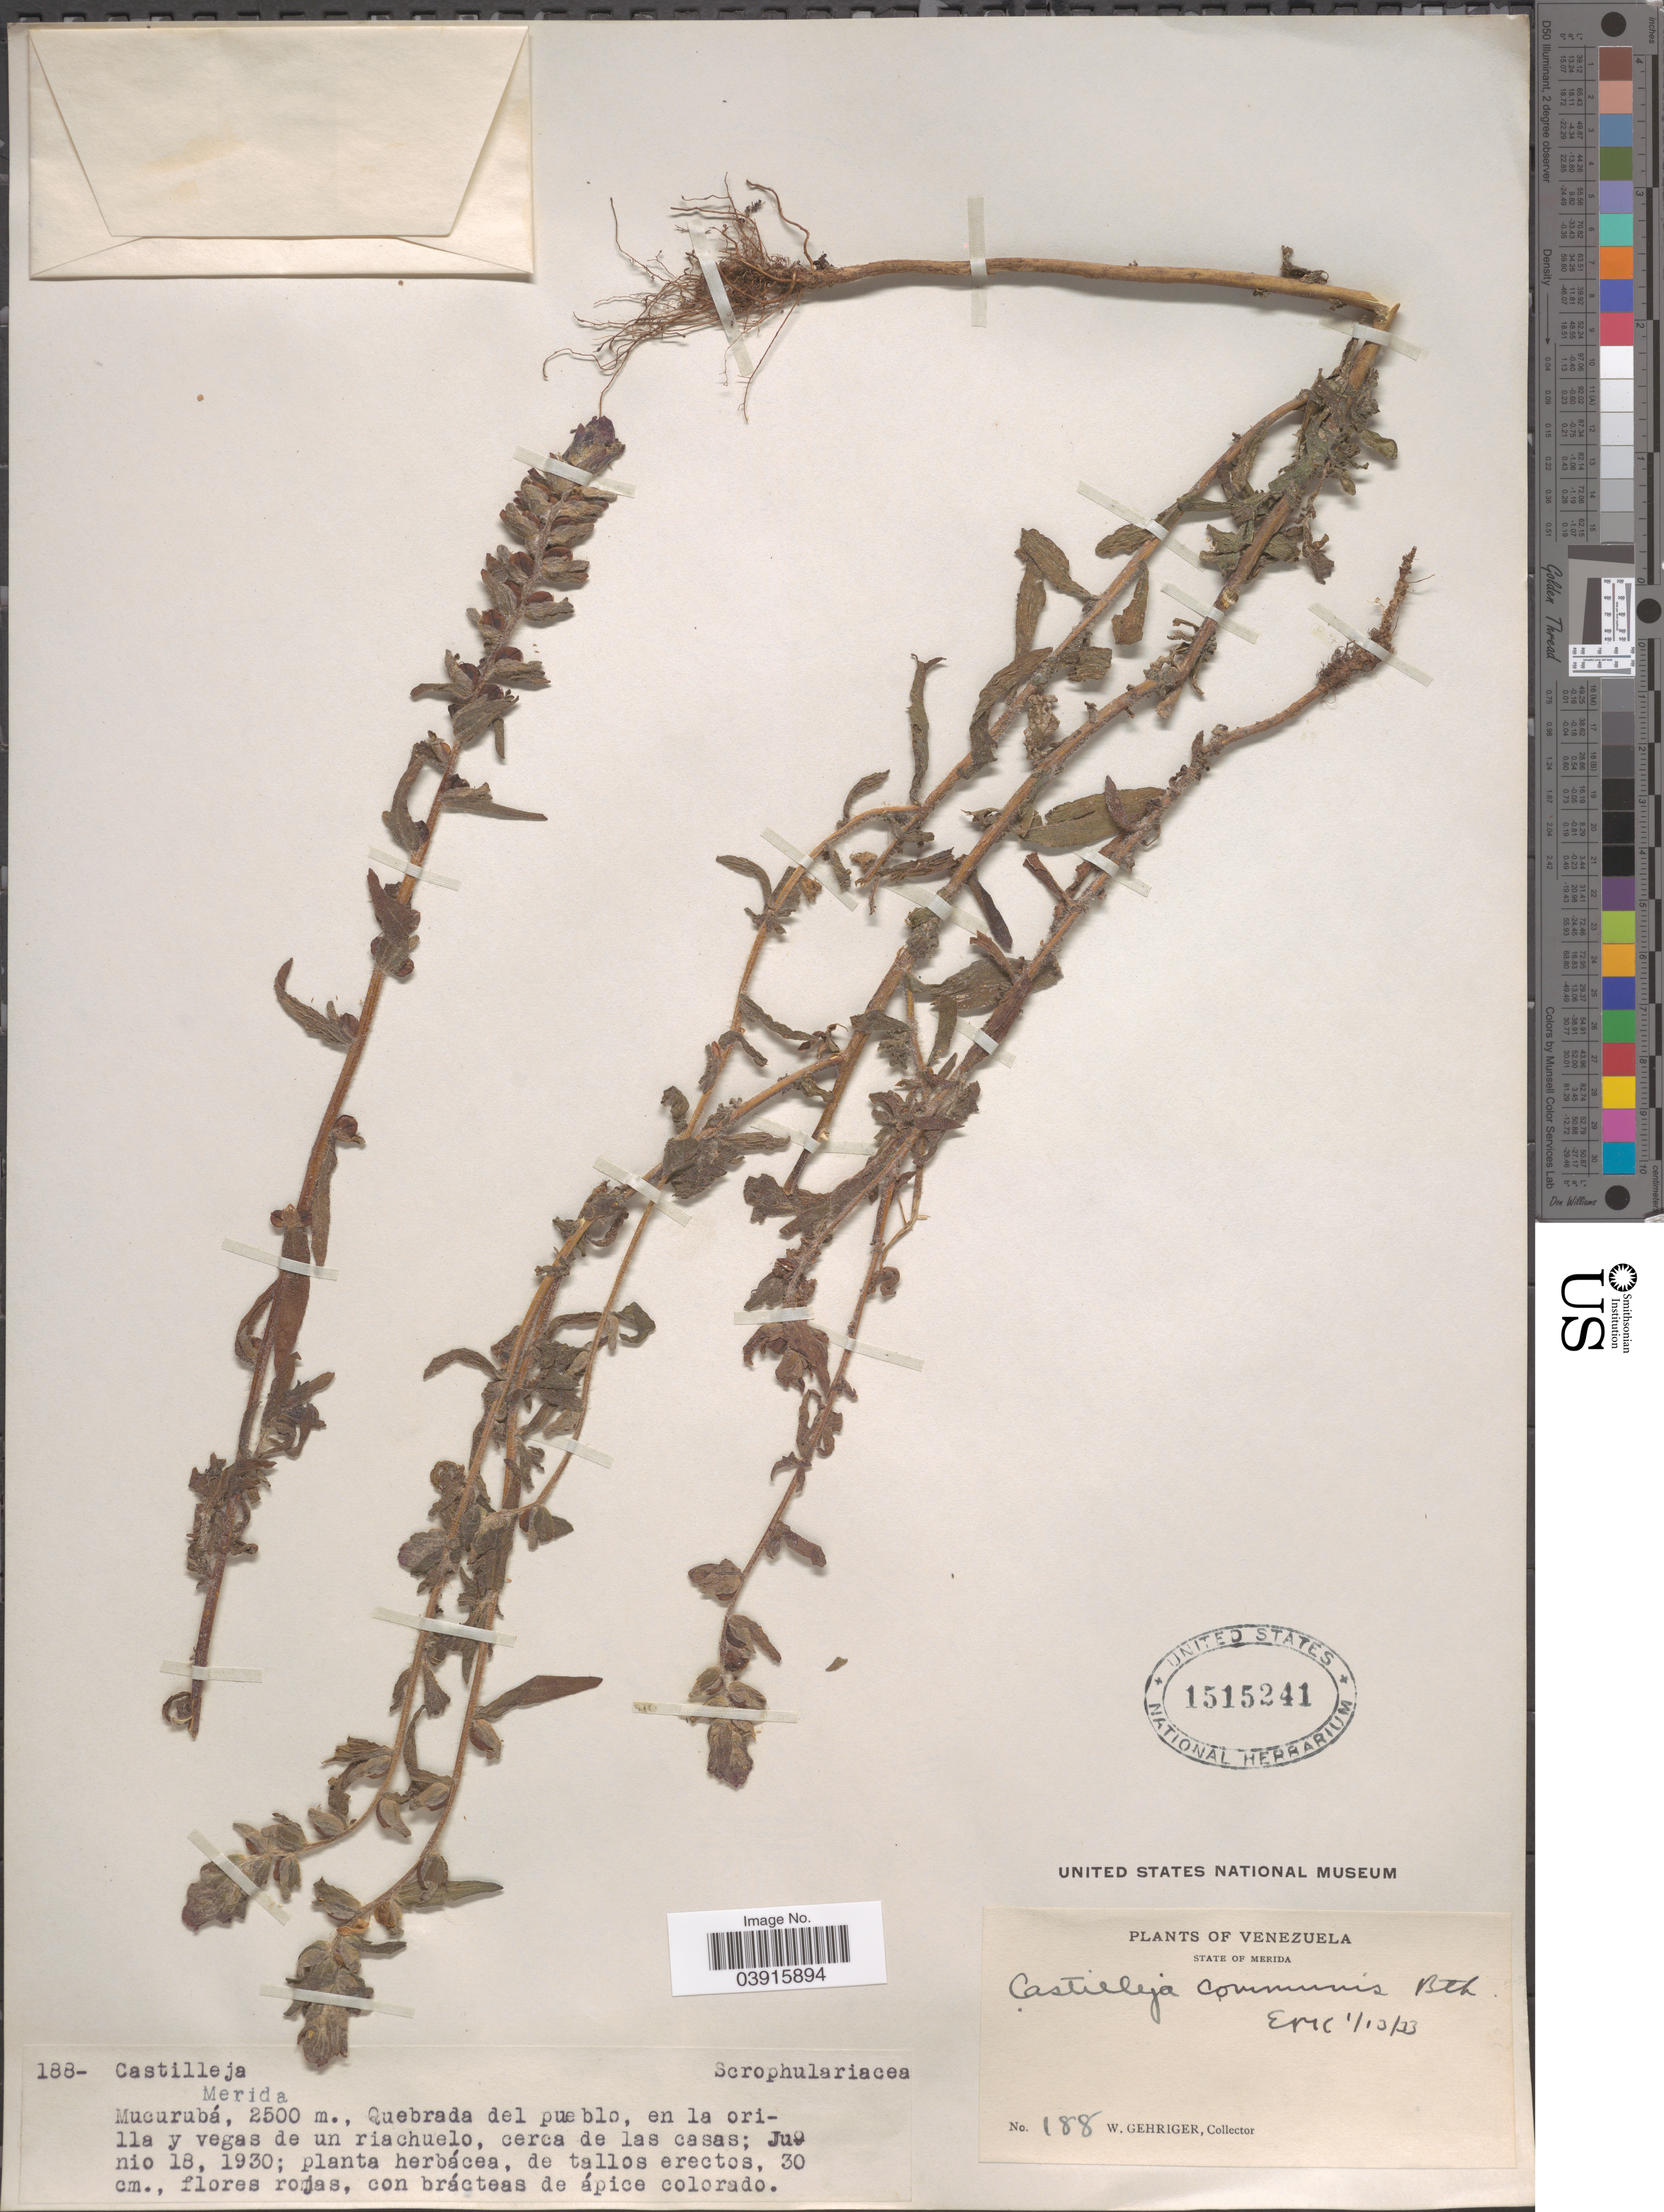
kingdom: Plantae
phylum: Tracheophyta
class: Magnoliopsida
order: Lamiales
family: Orobanchaceae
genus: Castilleja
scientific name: Castilleja arvensis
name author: Schltdl. & Cham.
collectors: W. Gehriger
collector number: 188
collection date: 1930-06-18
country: Venezuela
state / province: Merida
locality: Mucurubá, Quebrada del pueblo.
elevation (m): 2500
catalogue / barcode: US 1515241